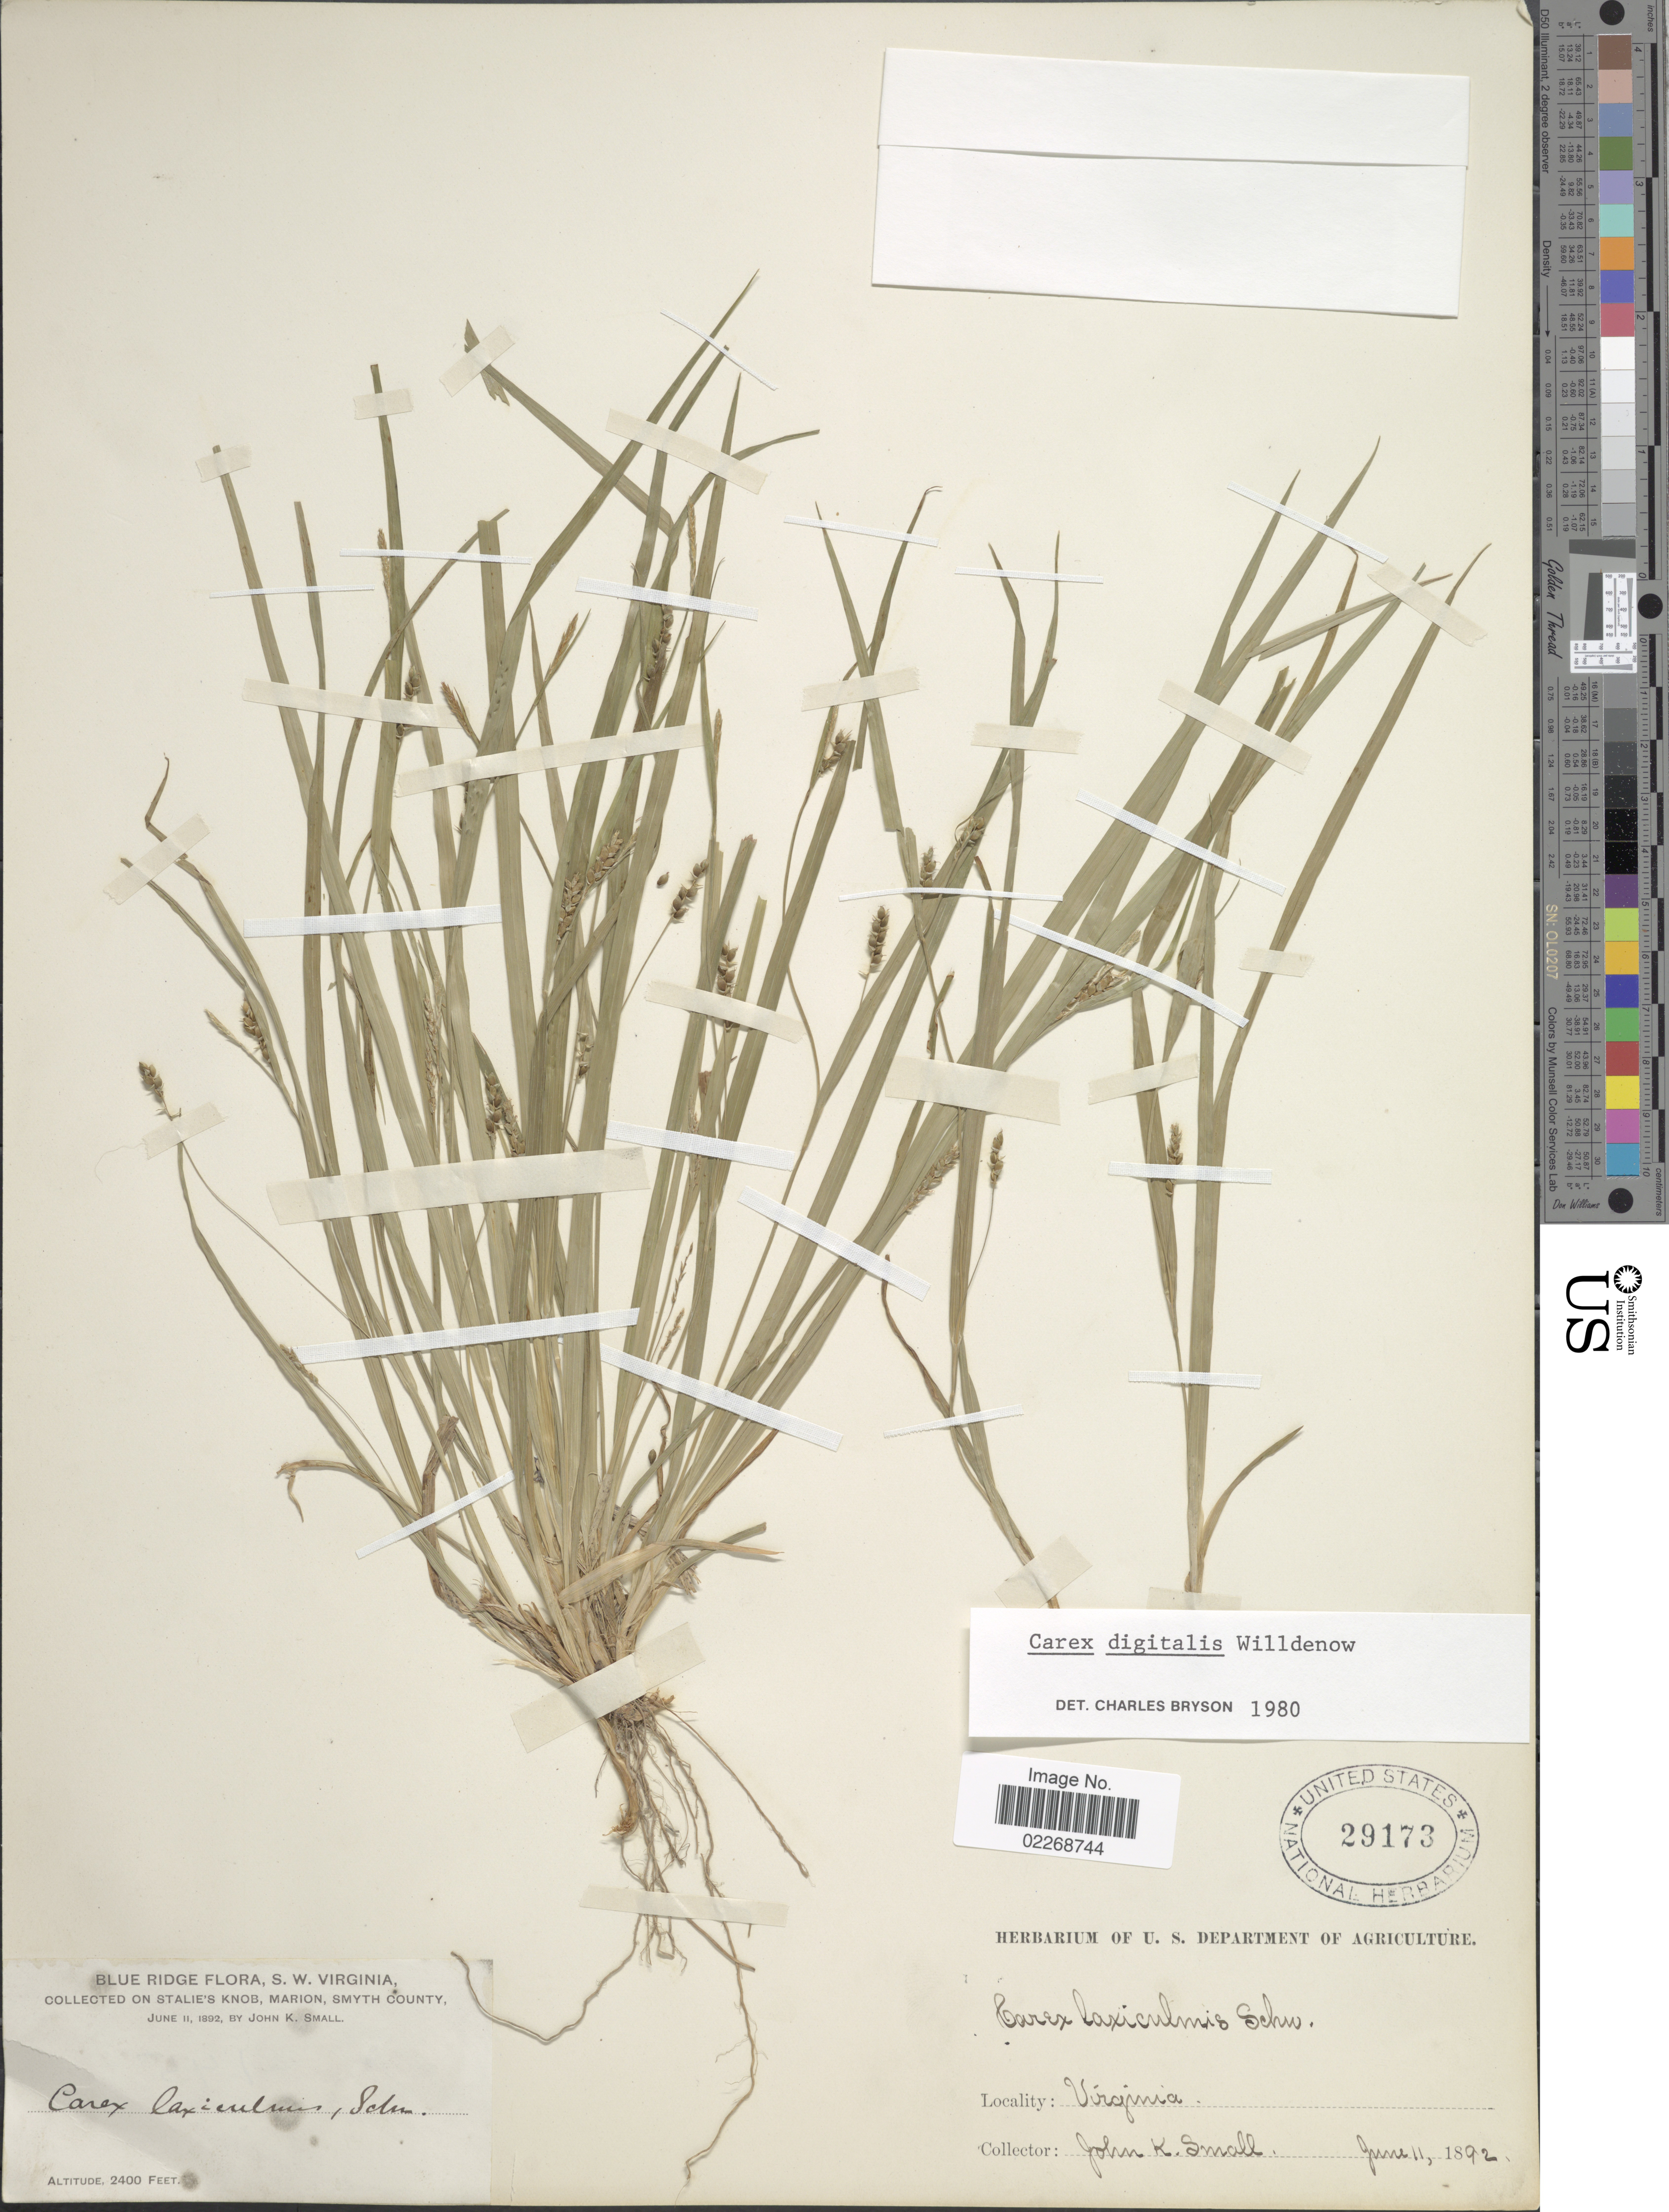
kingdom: Plantae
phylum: Tracheophyta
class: Liliopsida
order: Poales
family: Cyperaceae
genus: Carex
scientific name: Carex digitalis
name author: Willd.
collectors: J. K. Small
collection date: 1892-06-11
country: United States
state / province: Virginia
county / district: Smyth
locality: Blue Ridge flora, S.W. Virginia. On Stalie's Knob,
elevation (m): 732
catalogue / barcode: US 29173